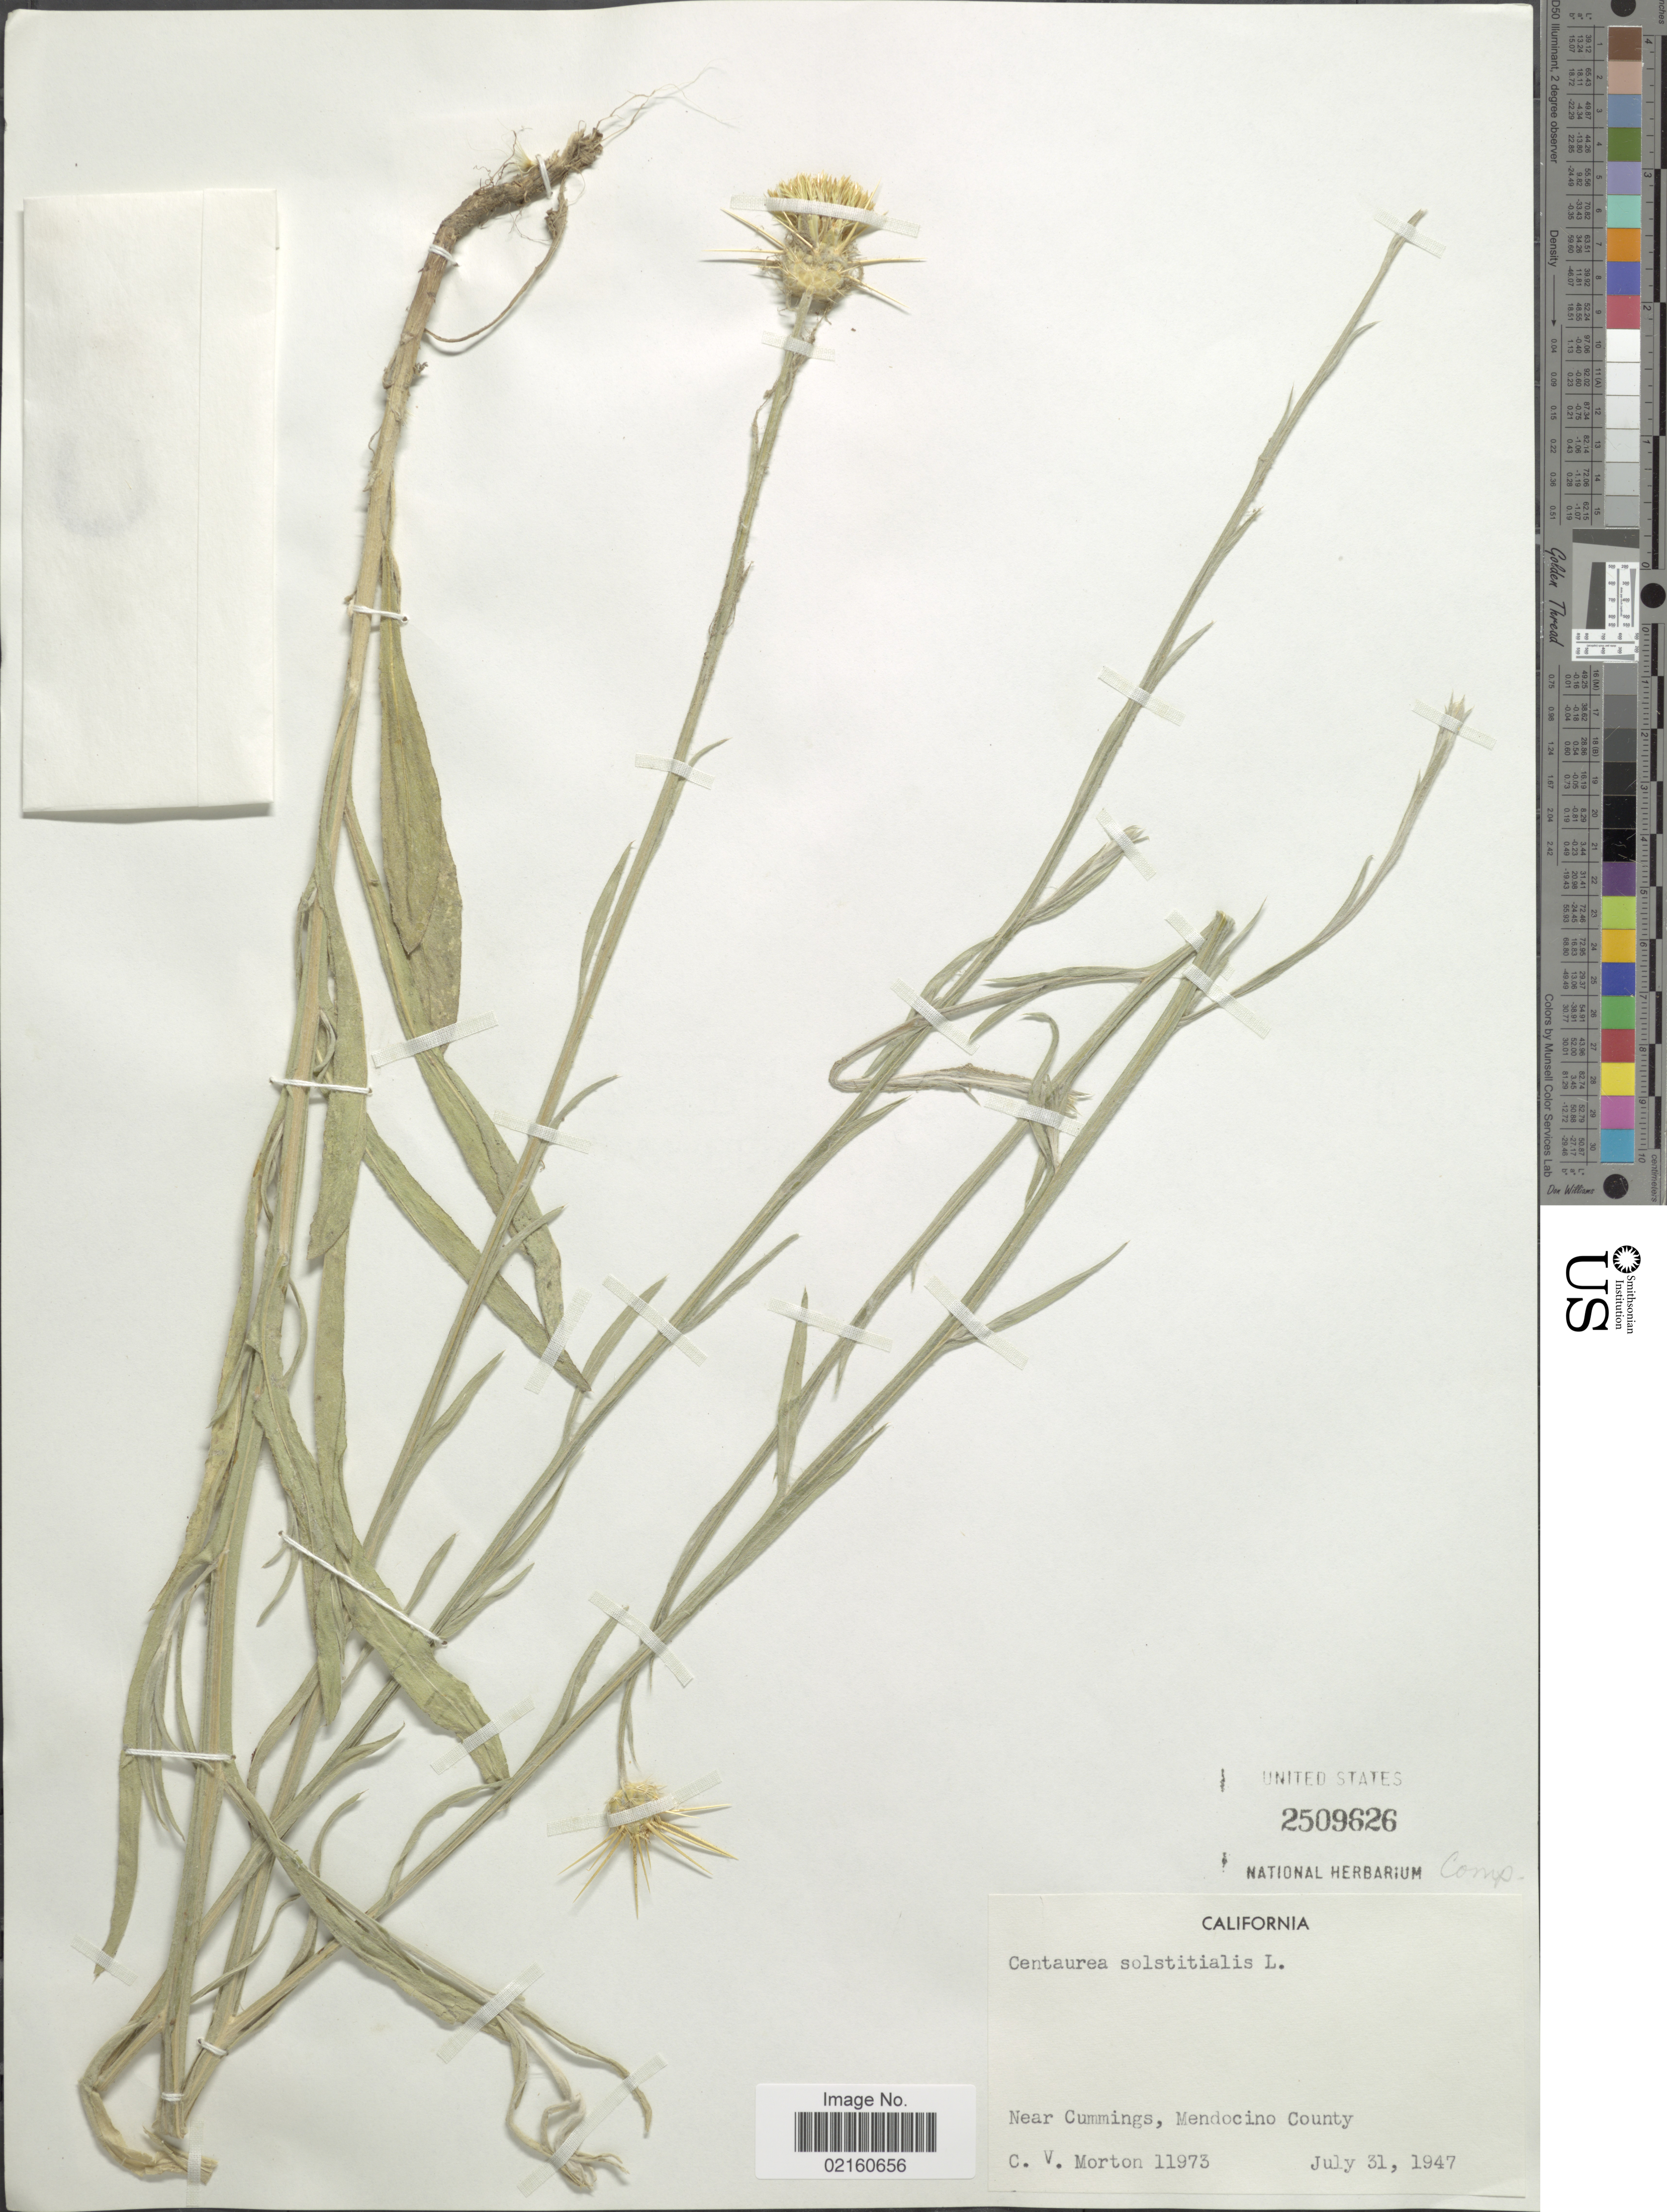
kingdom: Plantae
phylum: Tracheophyta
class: Magnoliopsida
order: Asterales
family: Asteraceae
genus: Centaurea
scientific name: Centaurea solstitialis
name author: L.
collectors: C. V. Morton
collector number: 11973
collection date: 1947-07-31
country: United States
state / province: California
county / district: Mendocino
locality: Near Cummings, Mendocino County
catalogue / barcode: US 2509626